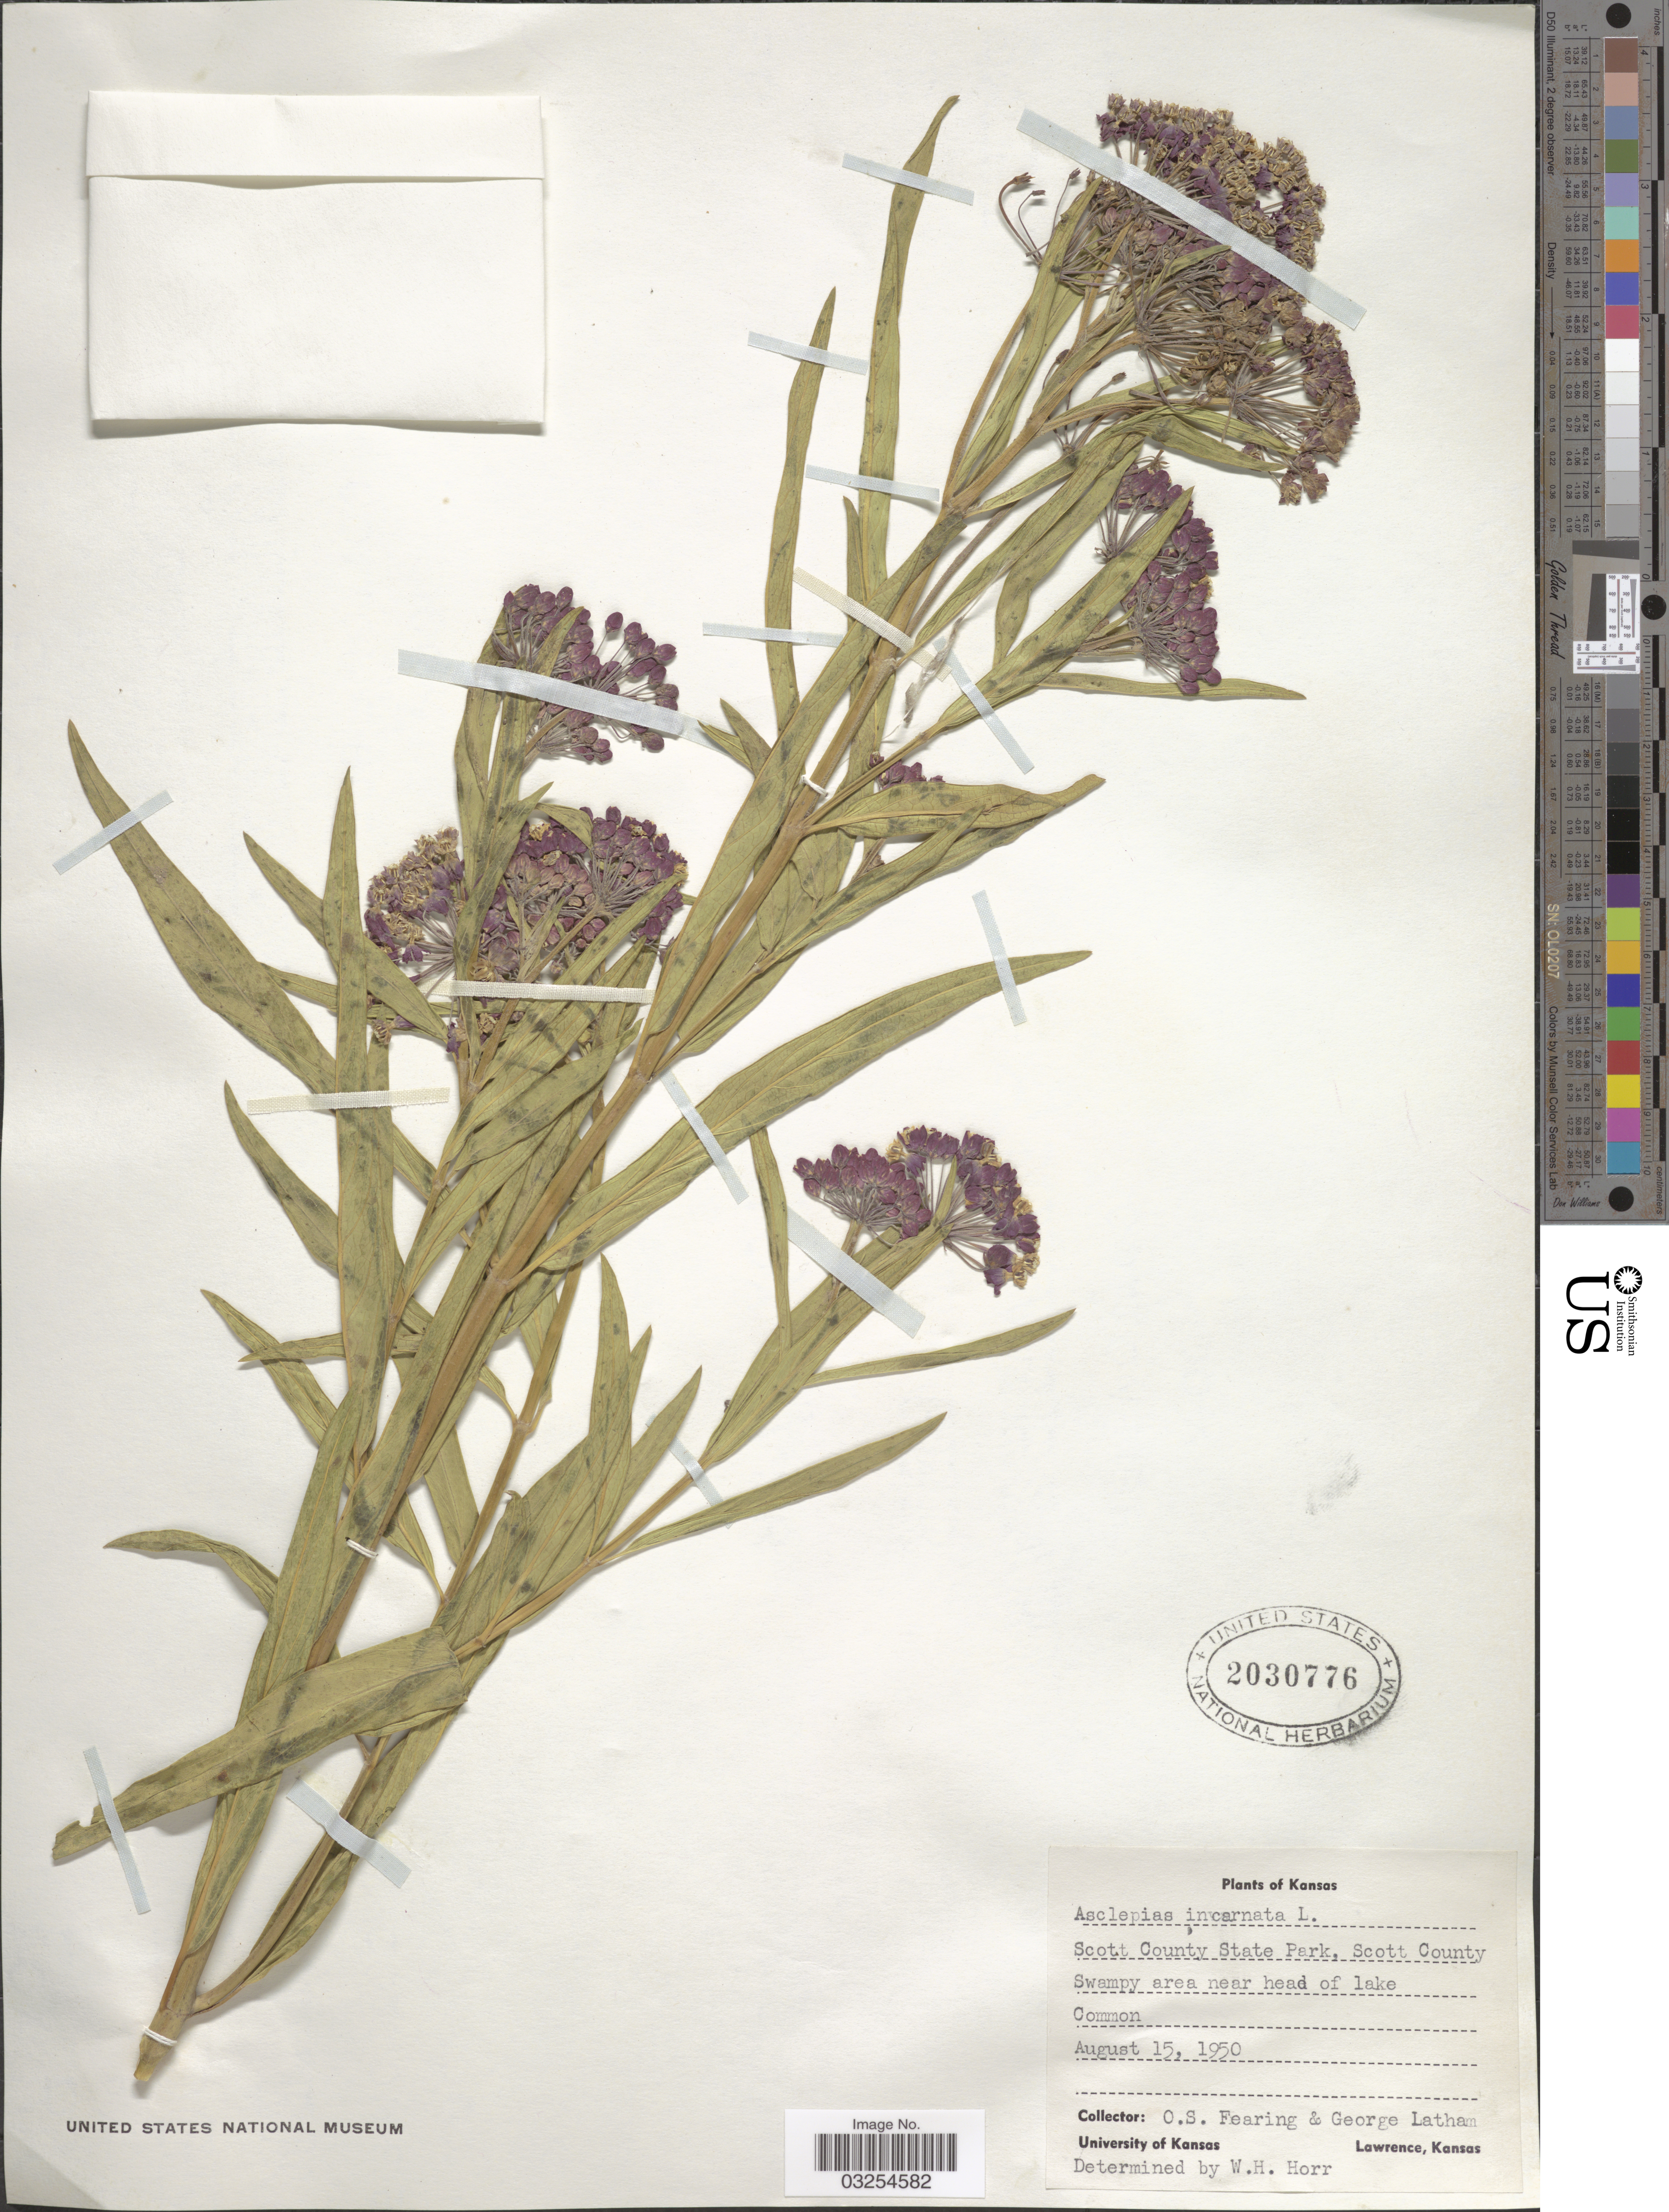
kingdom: Plantae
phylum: Tracheophyta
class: Magnoliopsida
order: Gentianales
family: Apocynaceae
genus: Asclepias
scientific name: Asclepias incarnata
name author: L.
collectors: O. S. Fearing & G. Latham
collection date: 1950-08-15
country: United States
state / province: Kansas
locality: Scott County State Park, Scott County. Swampy area near head of lake.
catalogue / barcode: US 2030776